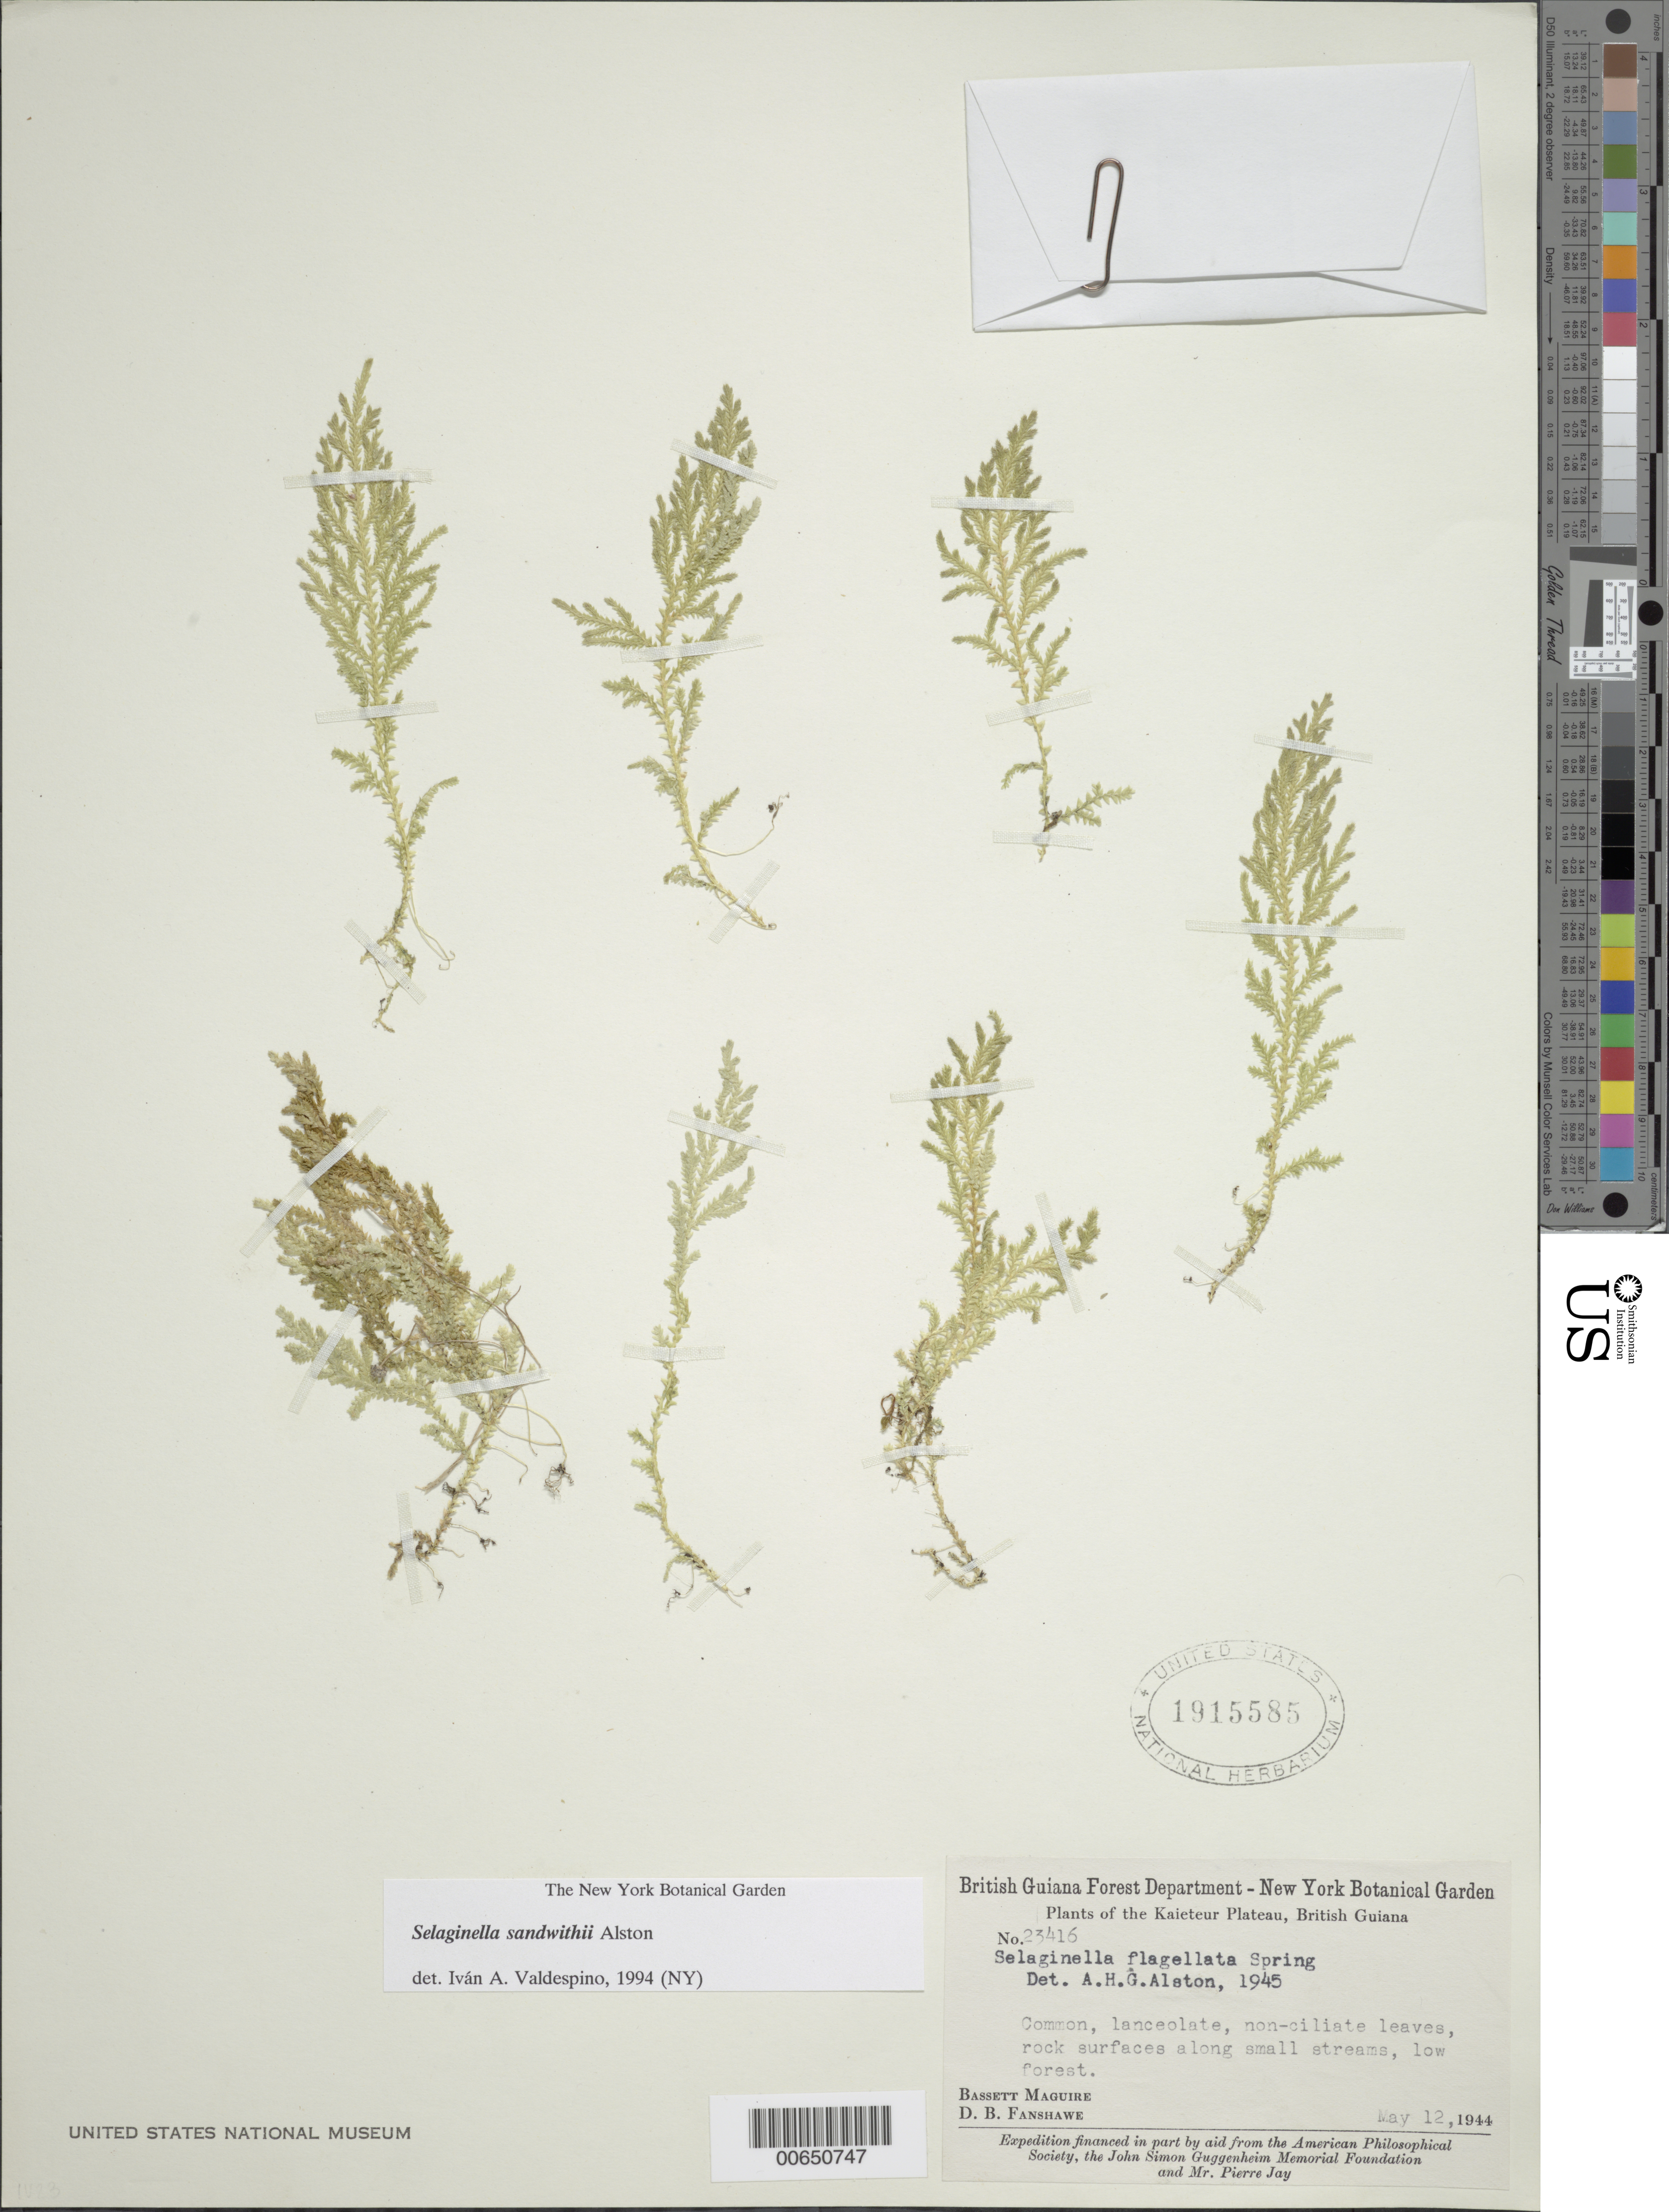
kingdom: Plantae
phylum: Tracheophyta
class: Lycopodiopsida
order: Selaginellales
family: Selaginellaceae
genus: Selaginella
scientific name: Selaginella sandwithii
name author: Alston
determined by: Valdespino, I. A., (PMA), Universidad de Panama (PANAMA)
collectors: B. Maguire & D. B. Fanshawe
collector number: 23416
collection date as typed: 12-May-44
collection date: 1944-05-12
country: Guyana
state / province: Potaro-Siparuni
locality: Kaieteur Plateau, Potaro River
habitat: Low forest, rock surfaces along small streams.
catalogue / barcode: US 1915585